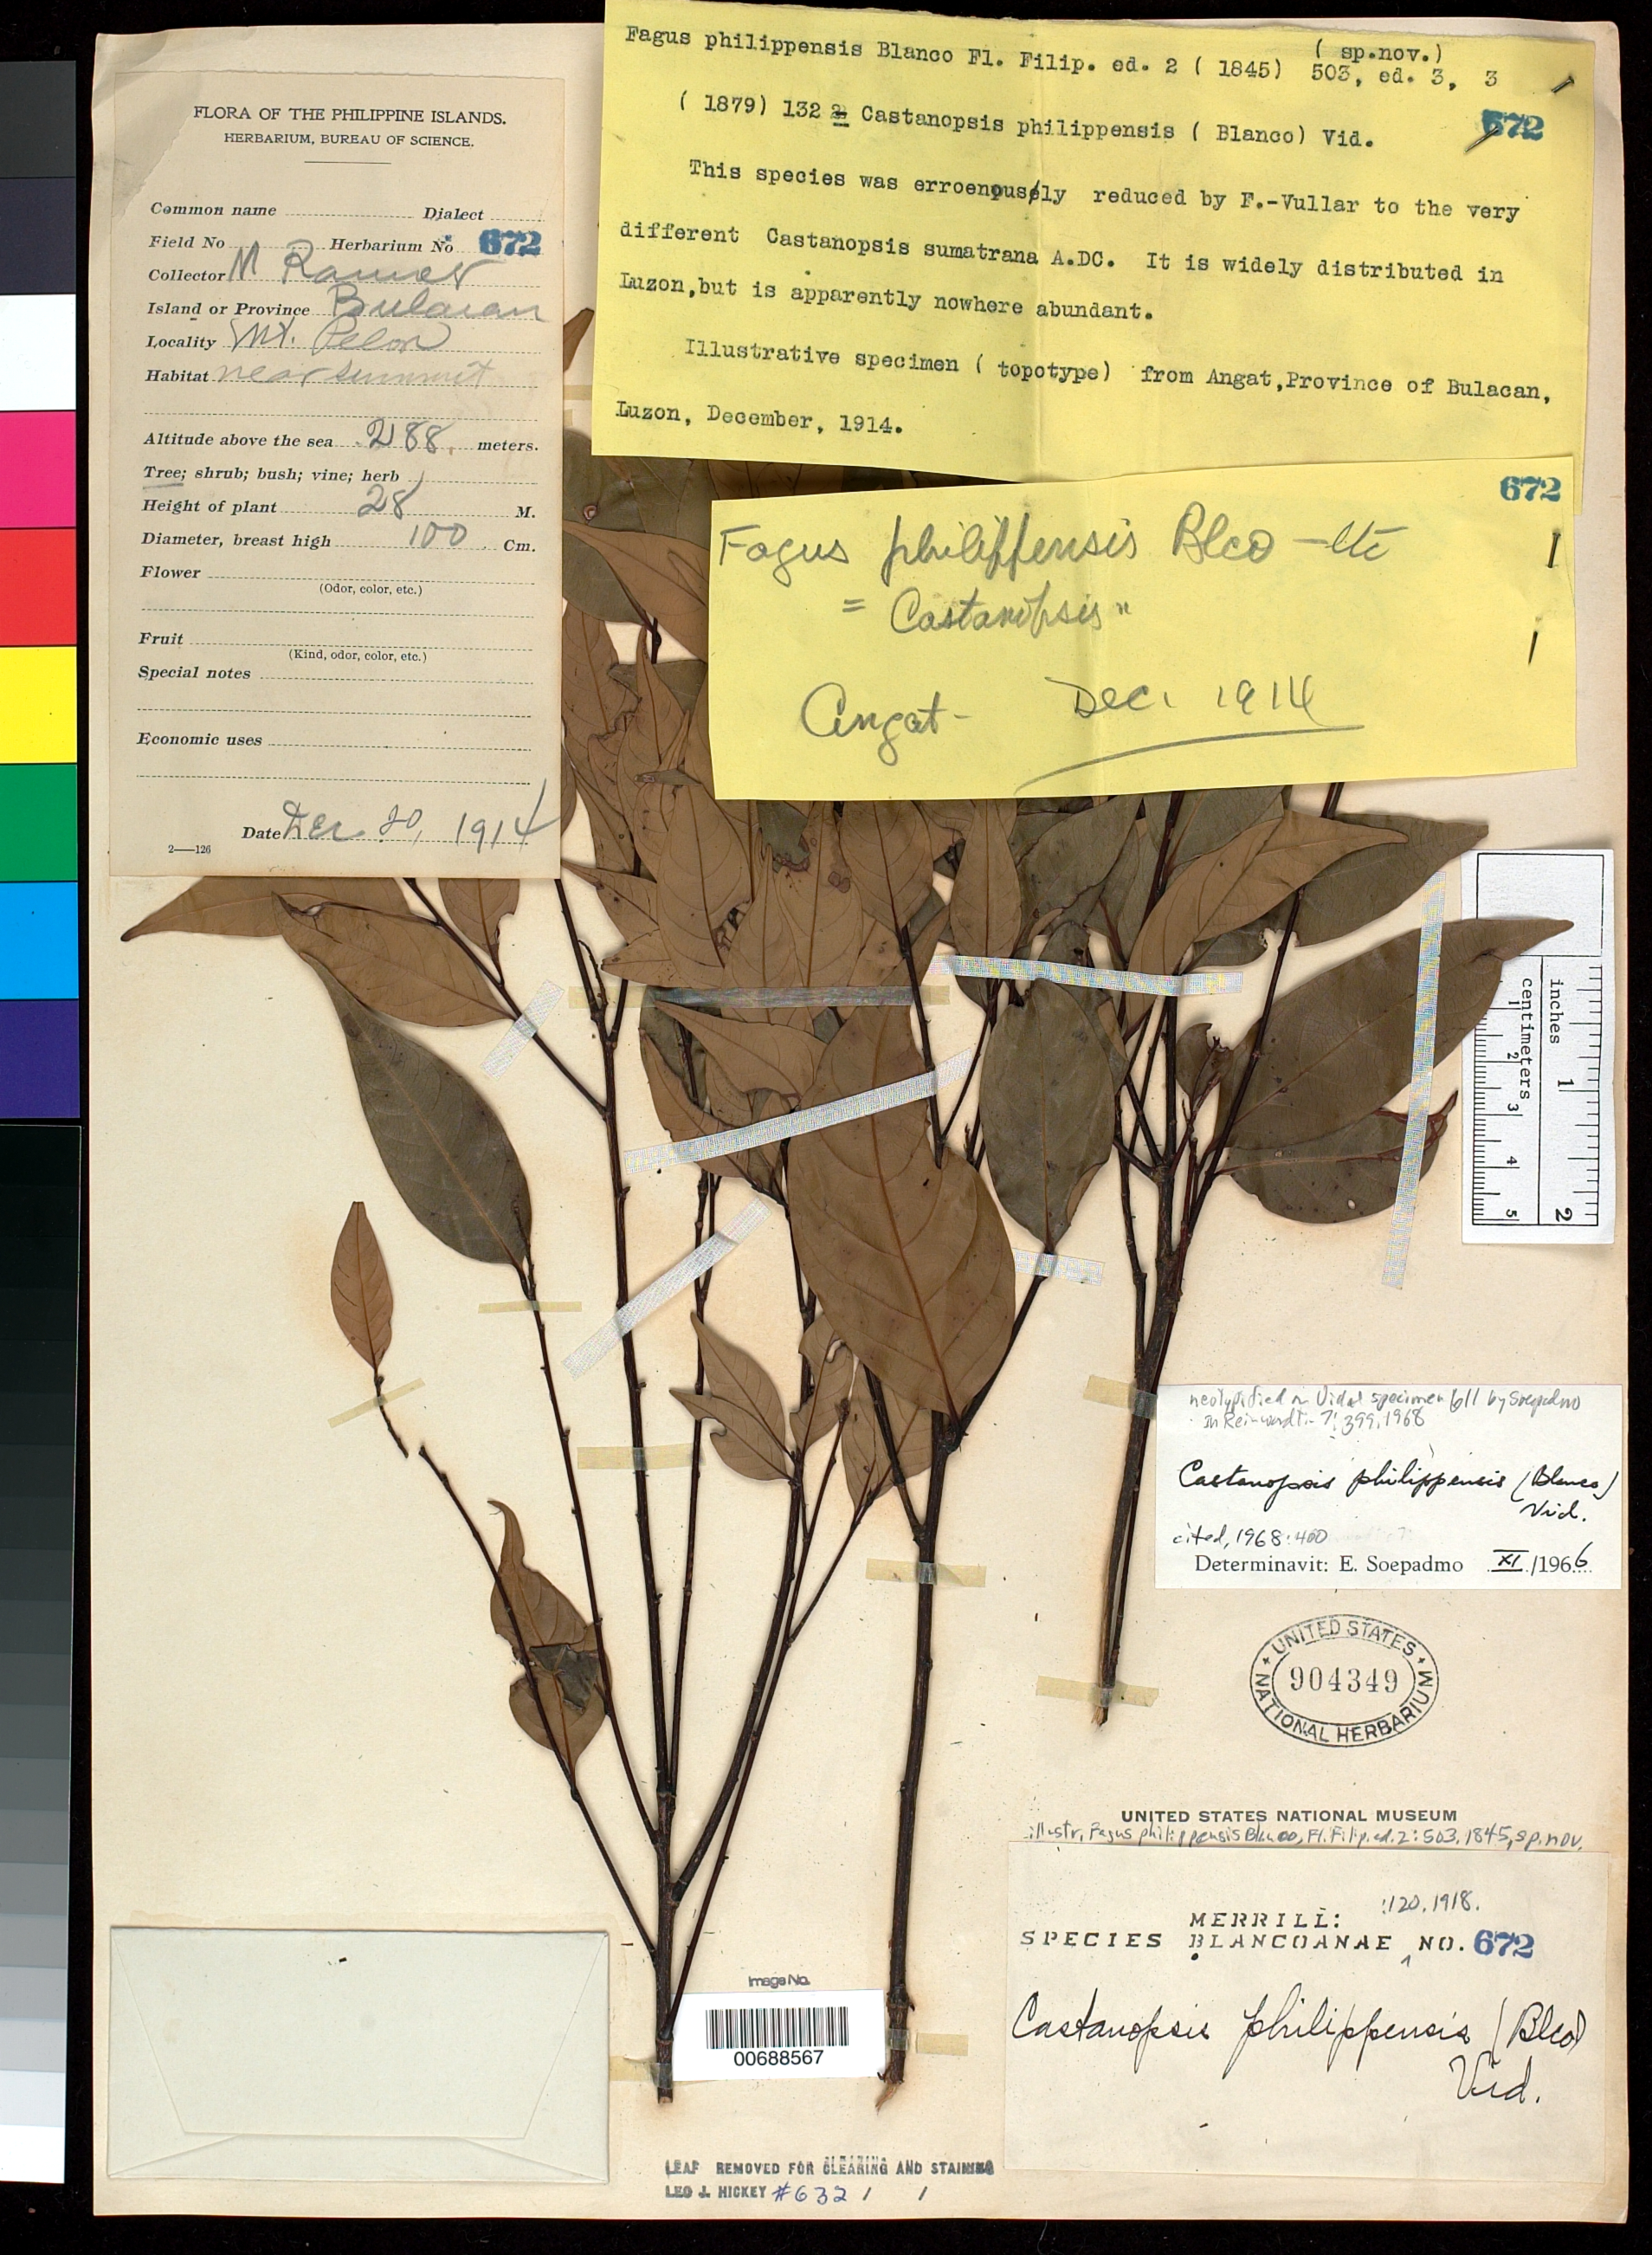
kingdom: Plantae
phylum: Tracheophyta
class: Magnoliopsida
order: Fagales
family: Fagaceae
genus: Castanopsis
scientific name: Castanopsis philipensis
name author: (Blanco) Vidal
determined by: Soepadmo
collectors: M. Ramos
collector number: Sp. Blancoan. 0672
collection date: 1914-12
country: Philippines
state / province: Central Luzon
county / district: Bulacan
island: Luzon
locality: near summit Mt. Pelon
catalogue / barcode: US 904349